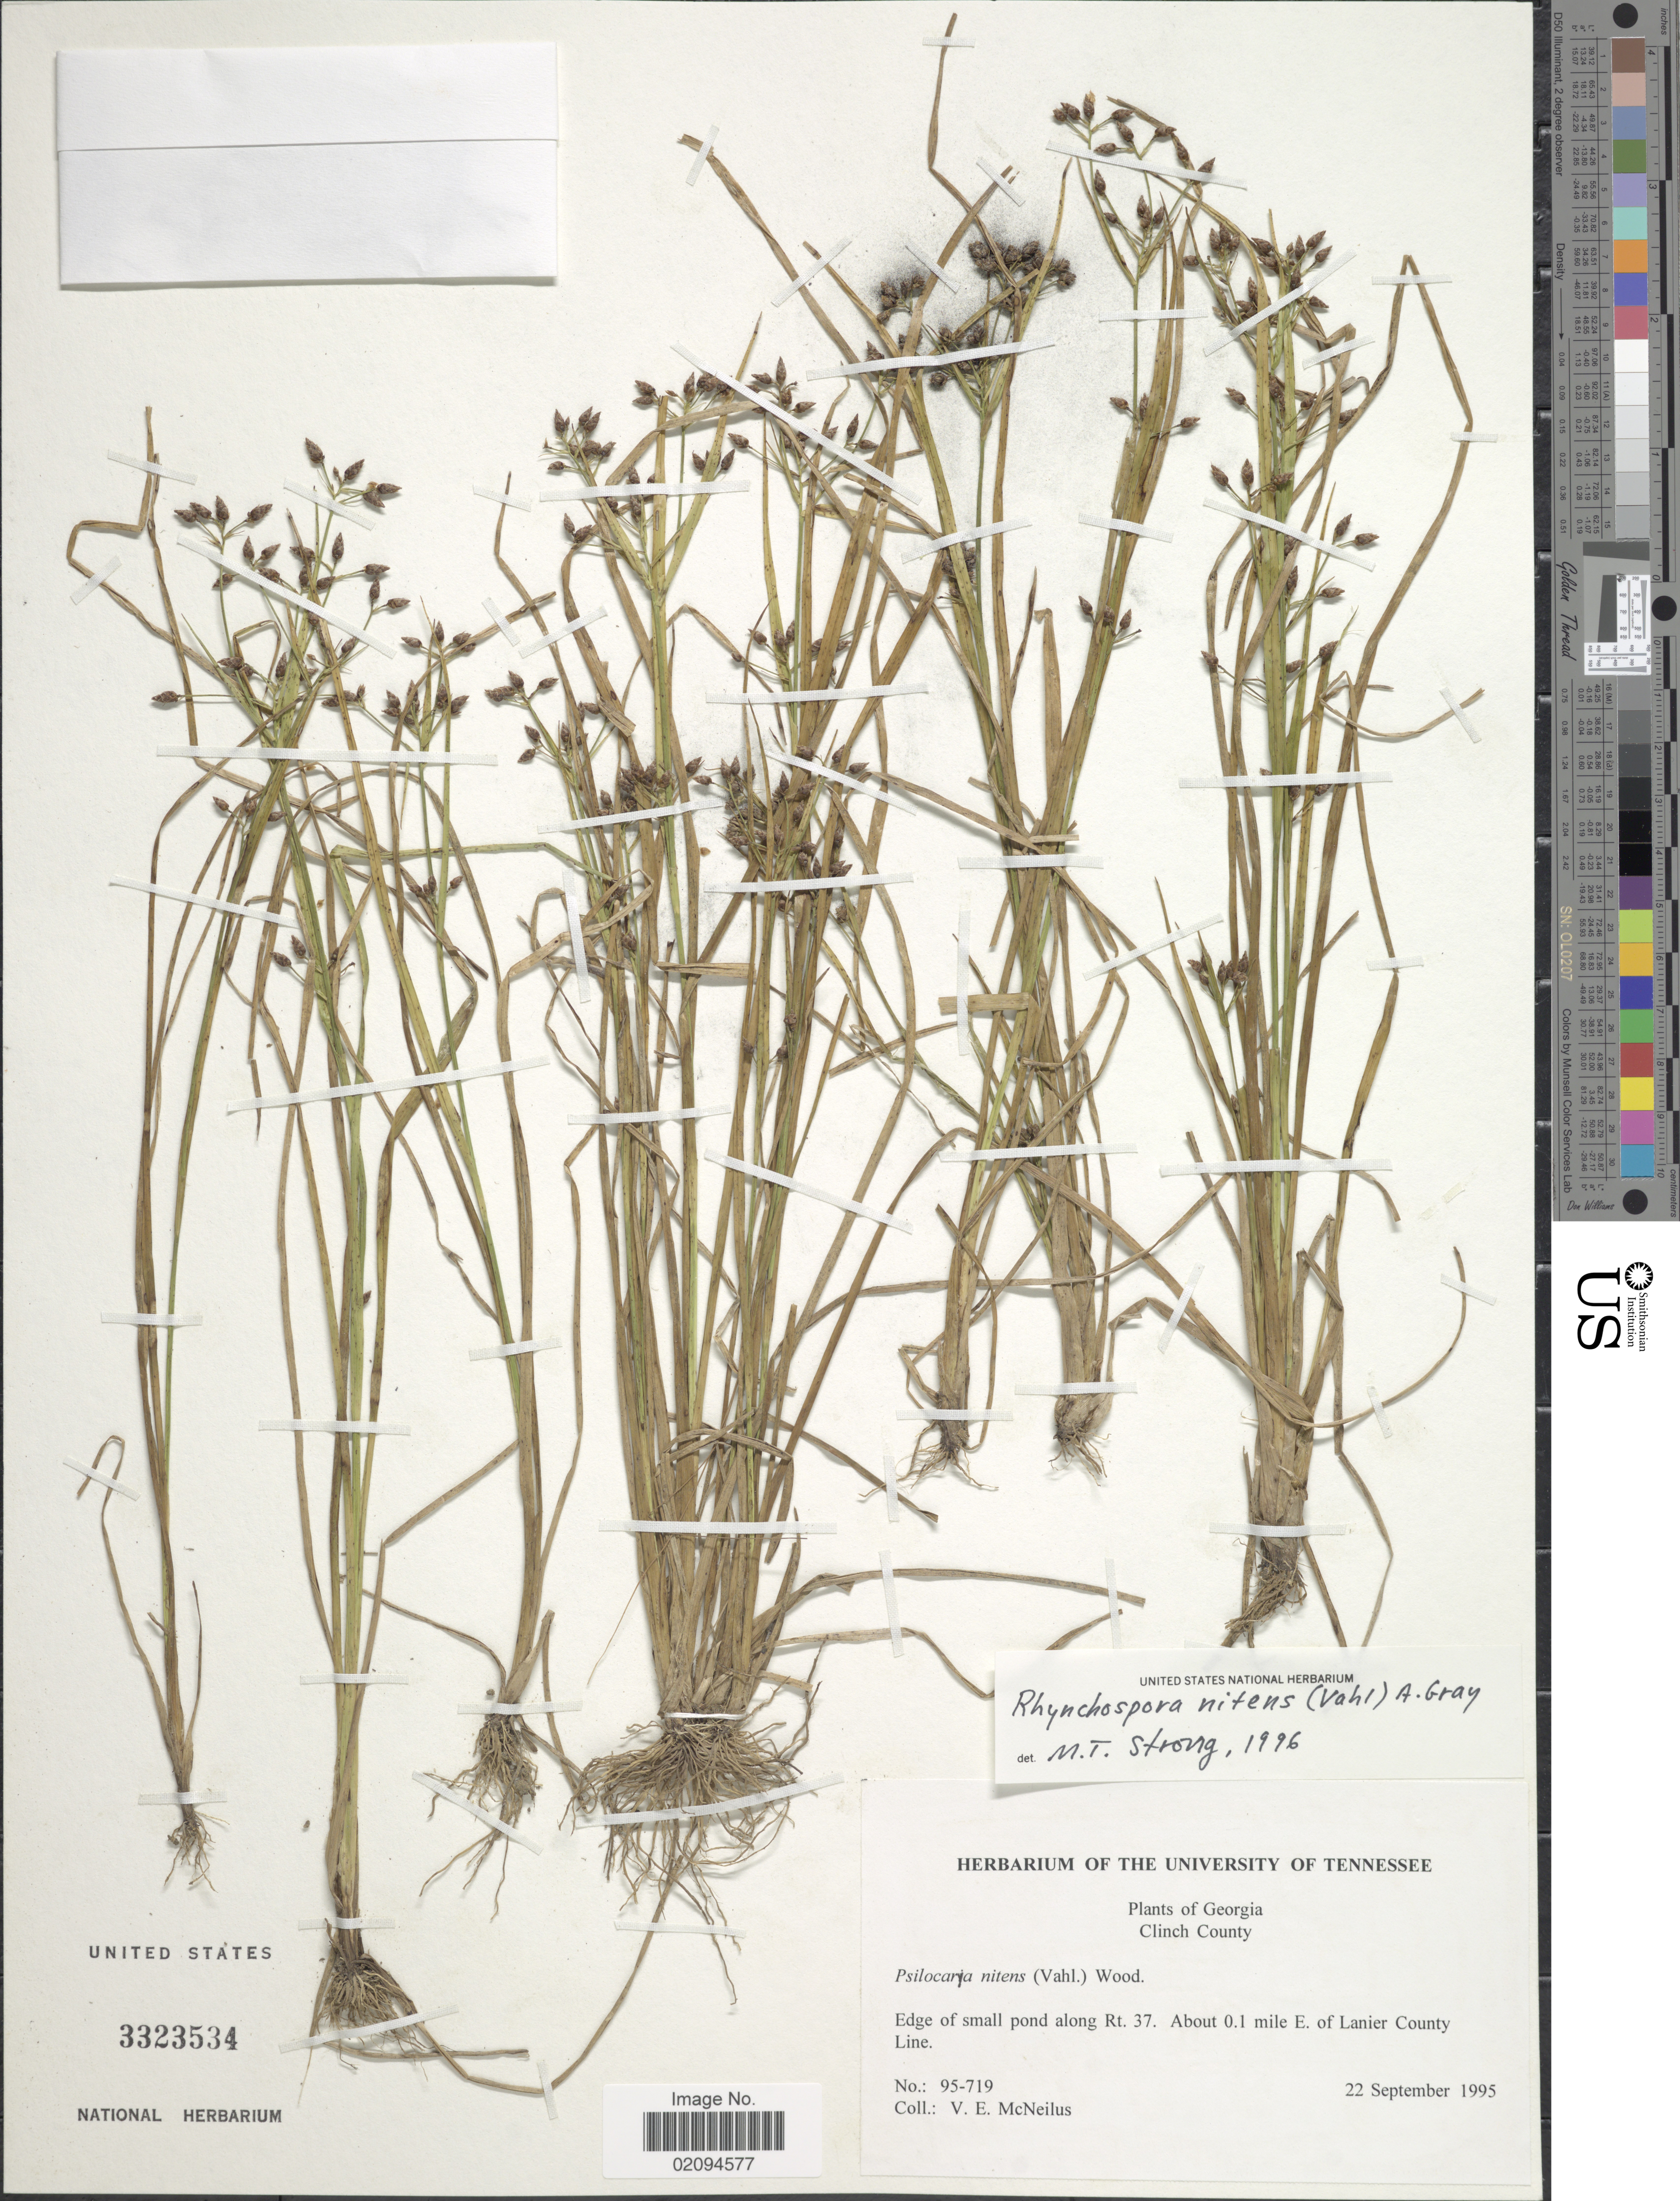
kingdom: Plantae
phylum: Tracheophyta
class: Liliopsida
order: Poales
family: Cyperaceae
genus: Rhynchospora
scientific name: Rhynchospora nitens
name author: (Vahl) A. Gray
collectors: V. Mcneilus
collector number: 95-719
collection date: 1995-09-22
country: United States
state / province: Georgia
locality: Clinch County. Edge of small pond along Rt. 37. About 0.1 mile E. of Lanier County Line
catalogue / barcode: US 3323534